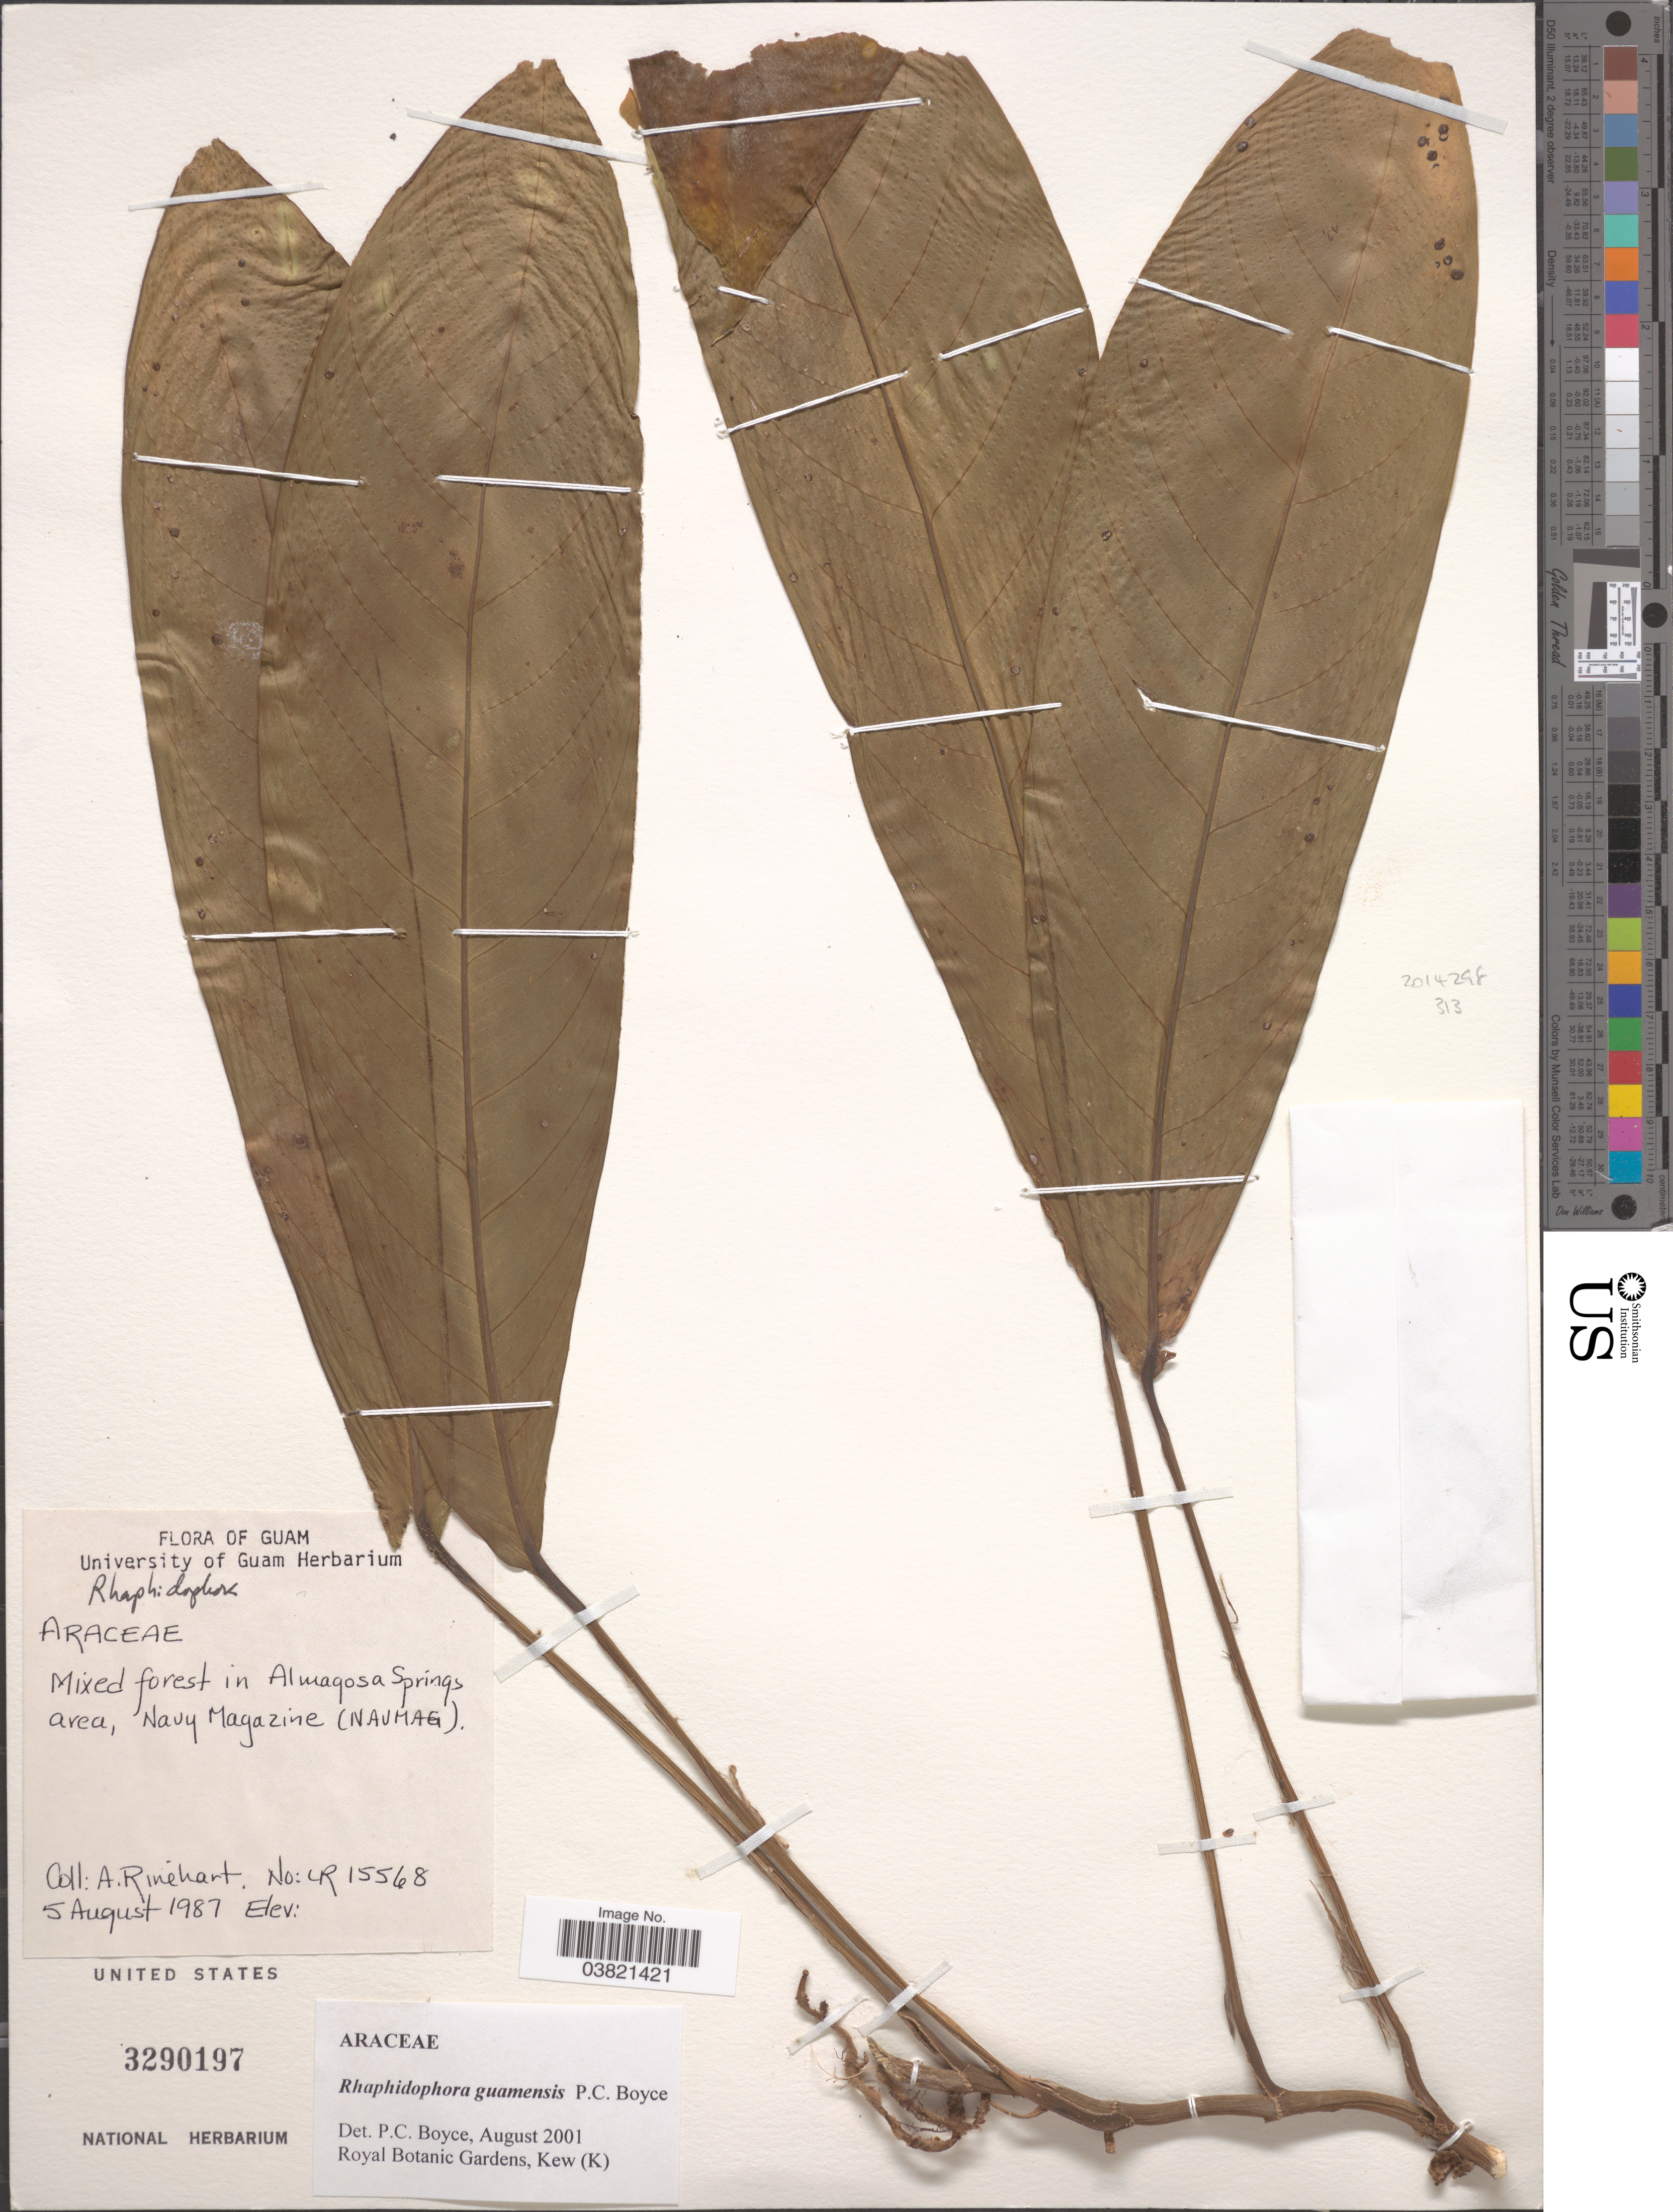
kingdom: Plantae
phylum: Tracheophyta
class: Liliopsida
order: Alismatales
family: Araceae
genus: Rhaphidophora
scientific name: Rhaphidophora guamensis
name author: P.C. Boyce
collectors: A. Rinehart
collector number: LR 15568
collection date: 1987-08-05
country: Guam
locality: In Almagosa Springs area, Navy Magazine (NAVMAG).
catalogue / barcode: US 3290197